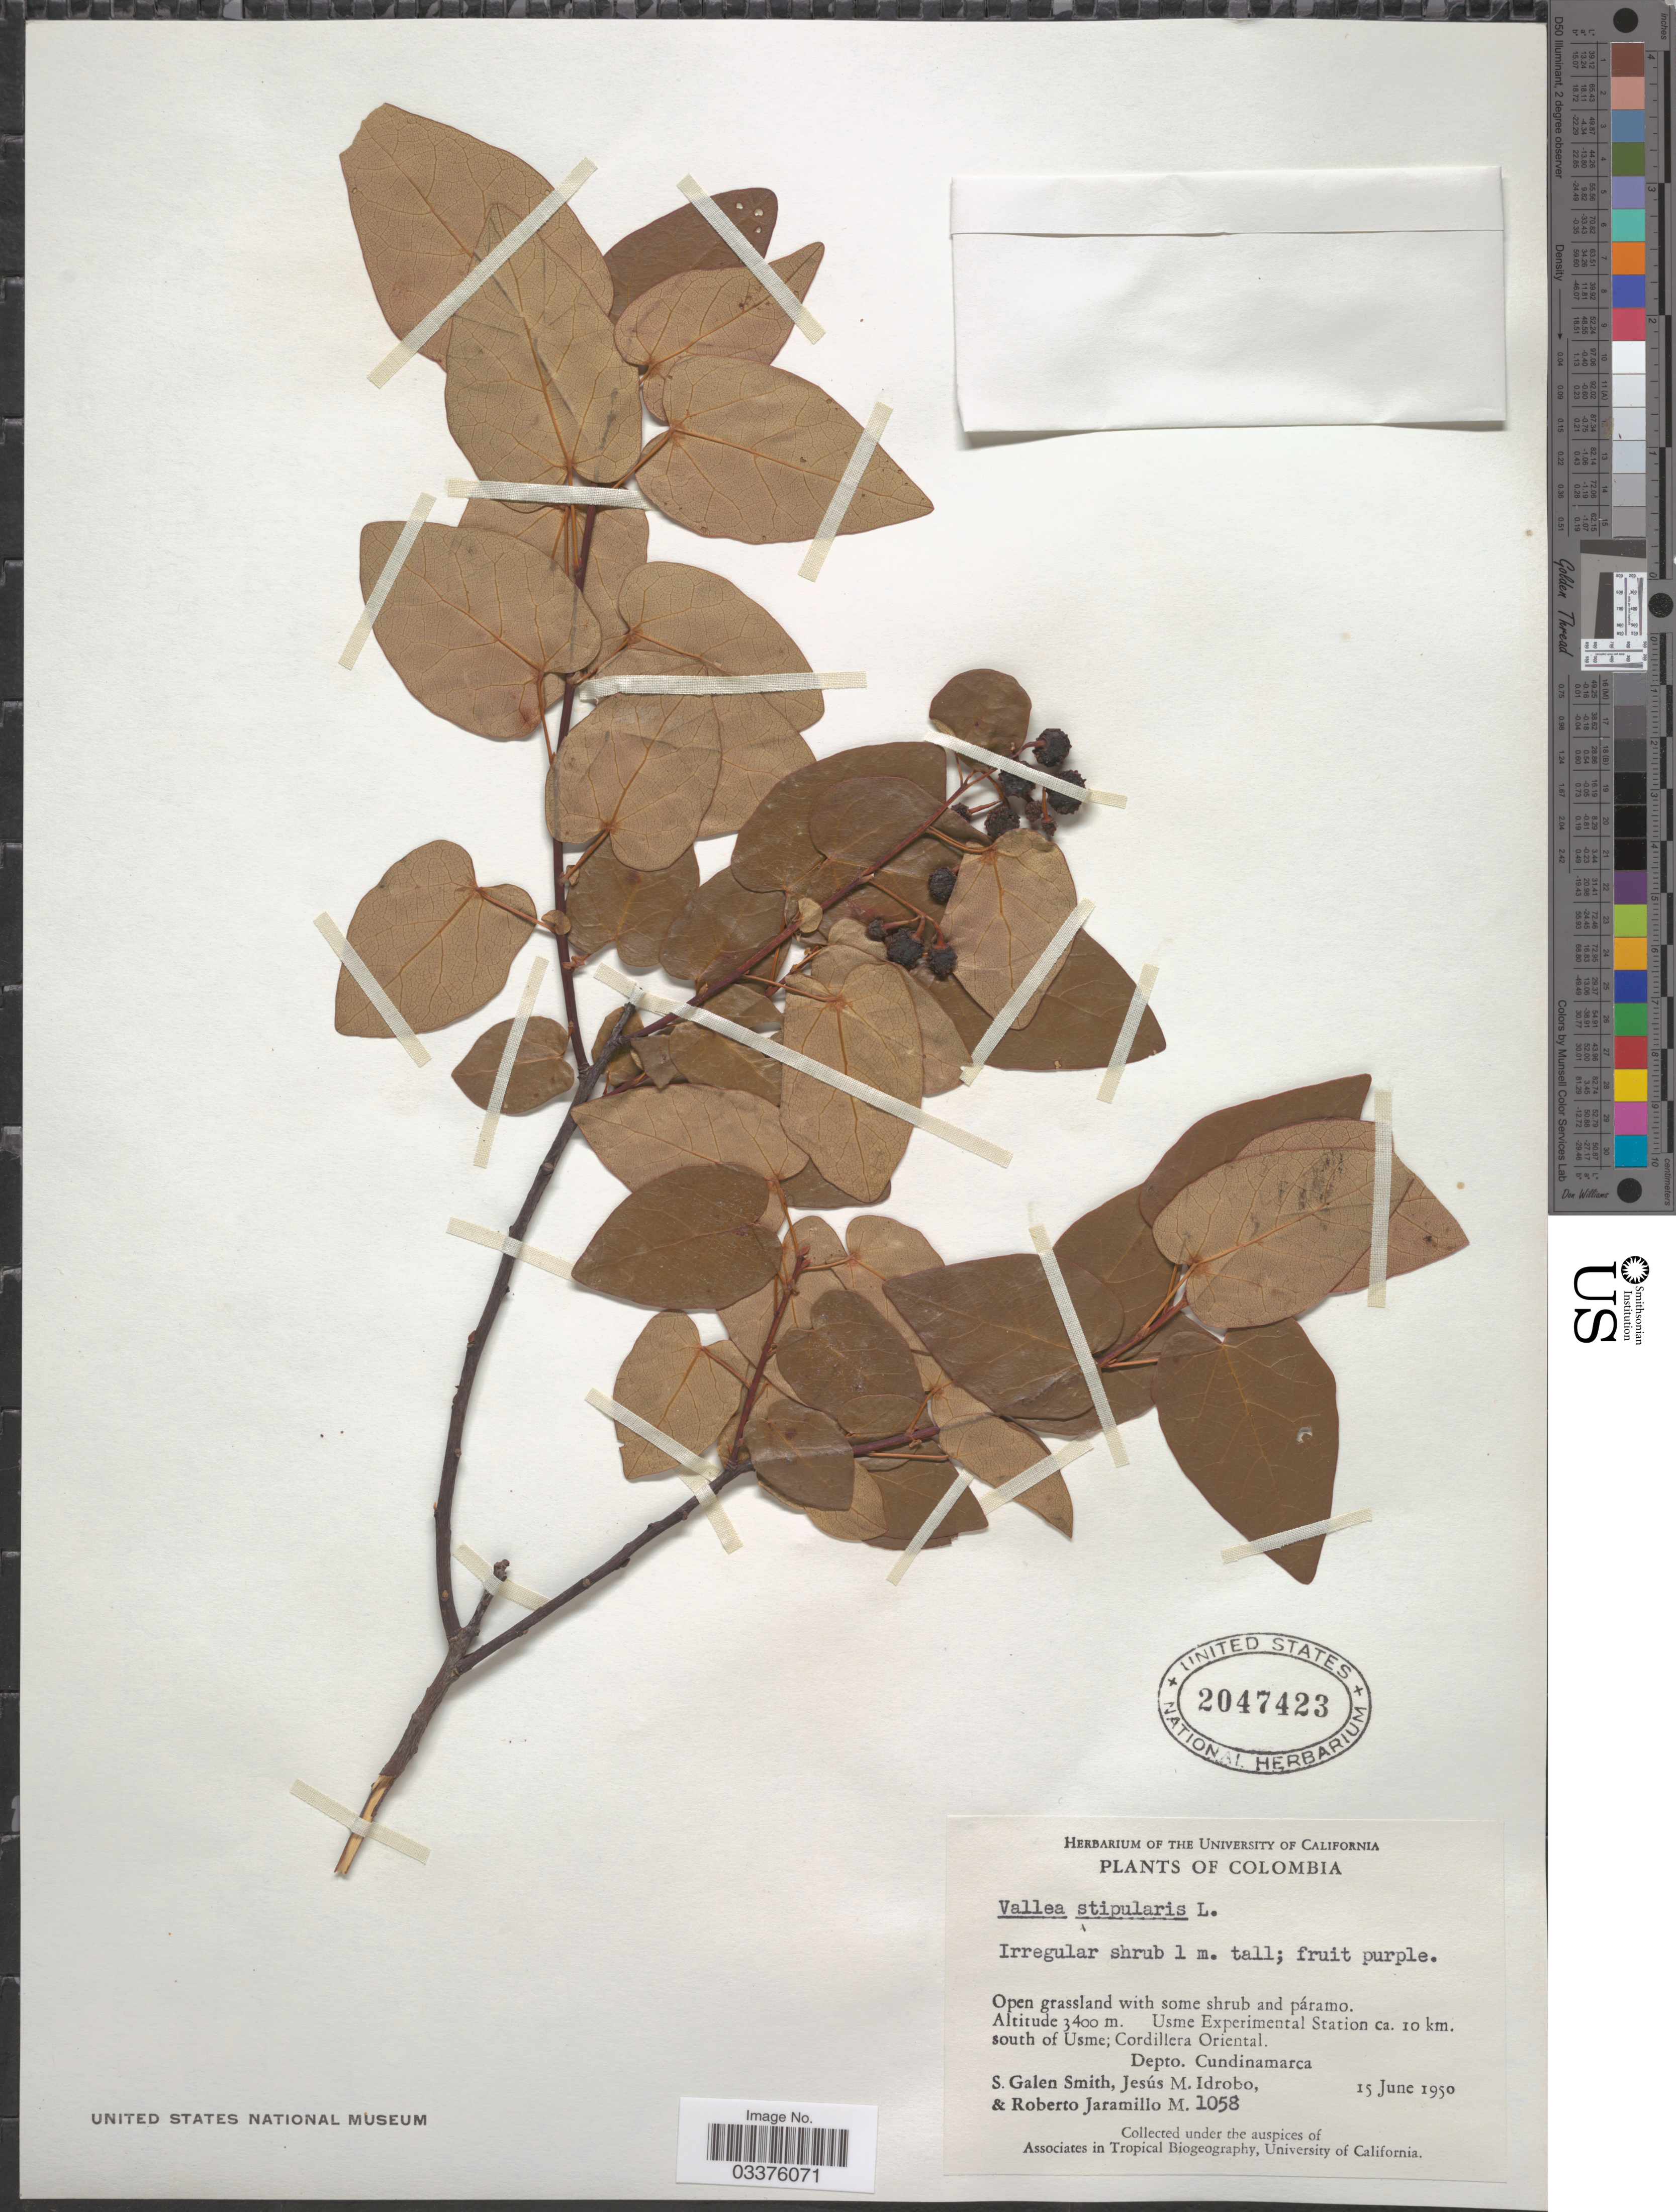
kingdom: Plantae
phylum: Tracheophyta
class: Magnoliopsida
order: Oxalidales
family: Elaeocarpaceae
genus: Vallea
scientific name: Vallea stipularis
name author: L. f.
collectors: S. G. Smith, J. M. Idrobo & R. Jaramillo M.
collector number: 1058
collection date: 1950-06-15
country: Colombia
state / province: Cundinamarca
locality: Usme Experimental Station ca. 10 km. south of Usme; Cordillera Oriental. Depto. Cundinamarca.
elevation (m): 3400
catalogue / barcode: US 2047423